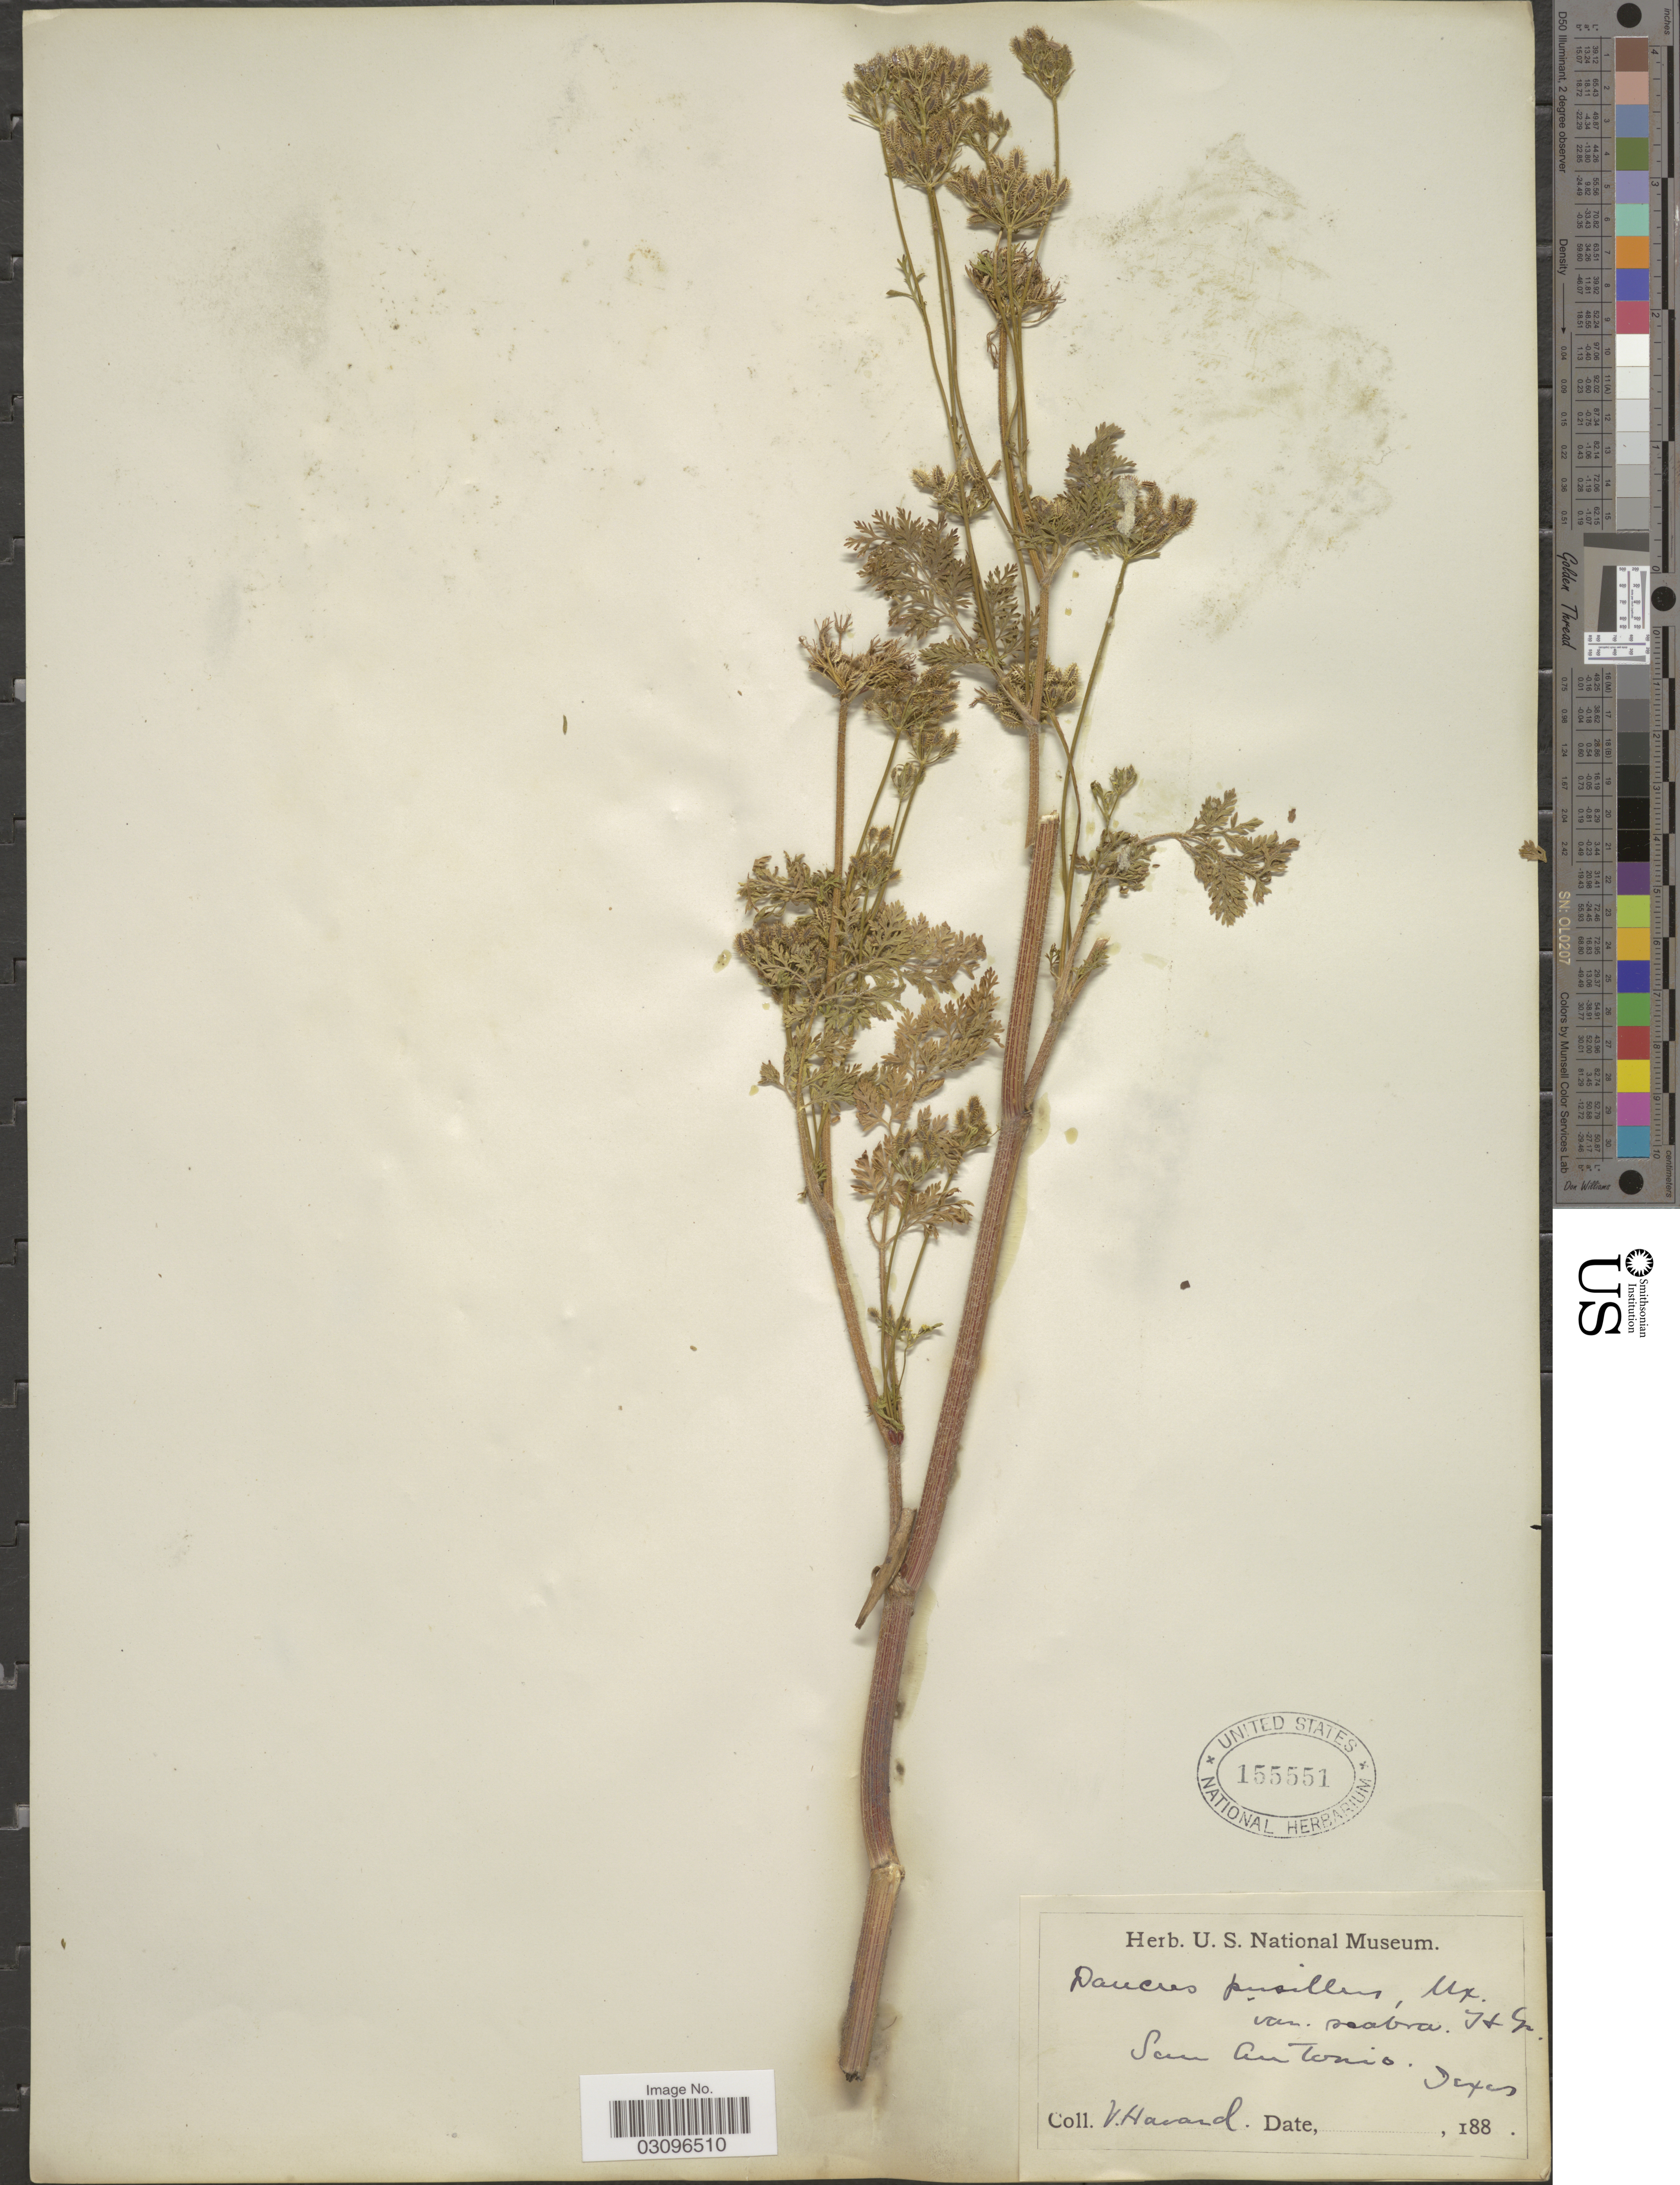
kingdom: Plantae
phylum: Tracheophyta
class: Magnoliopsida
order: Apiales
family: Apiaceae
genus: Daucus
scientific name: Daucus pusillus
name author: Michx.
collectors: V. Havard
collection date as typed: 188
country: United States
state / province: Texas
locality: San Antonio.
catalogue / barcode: US 155551